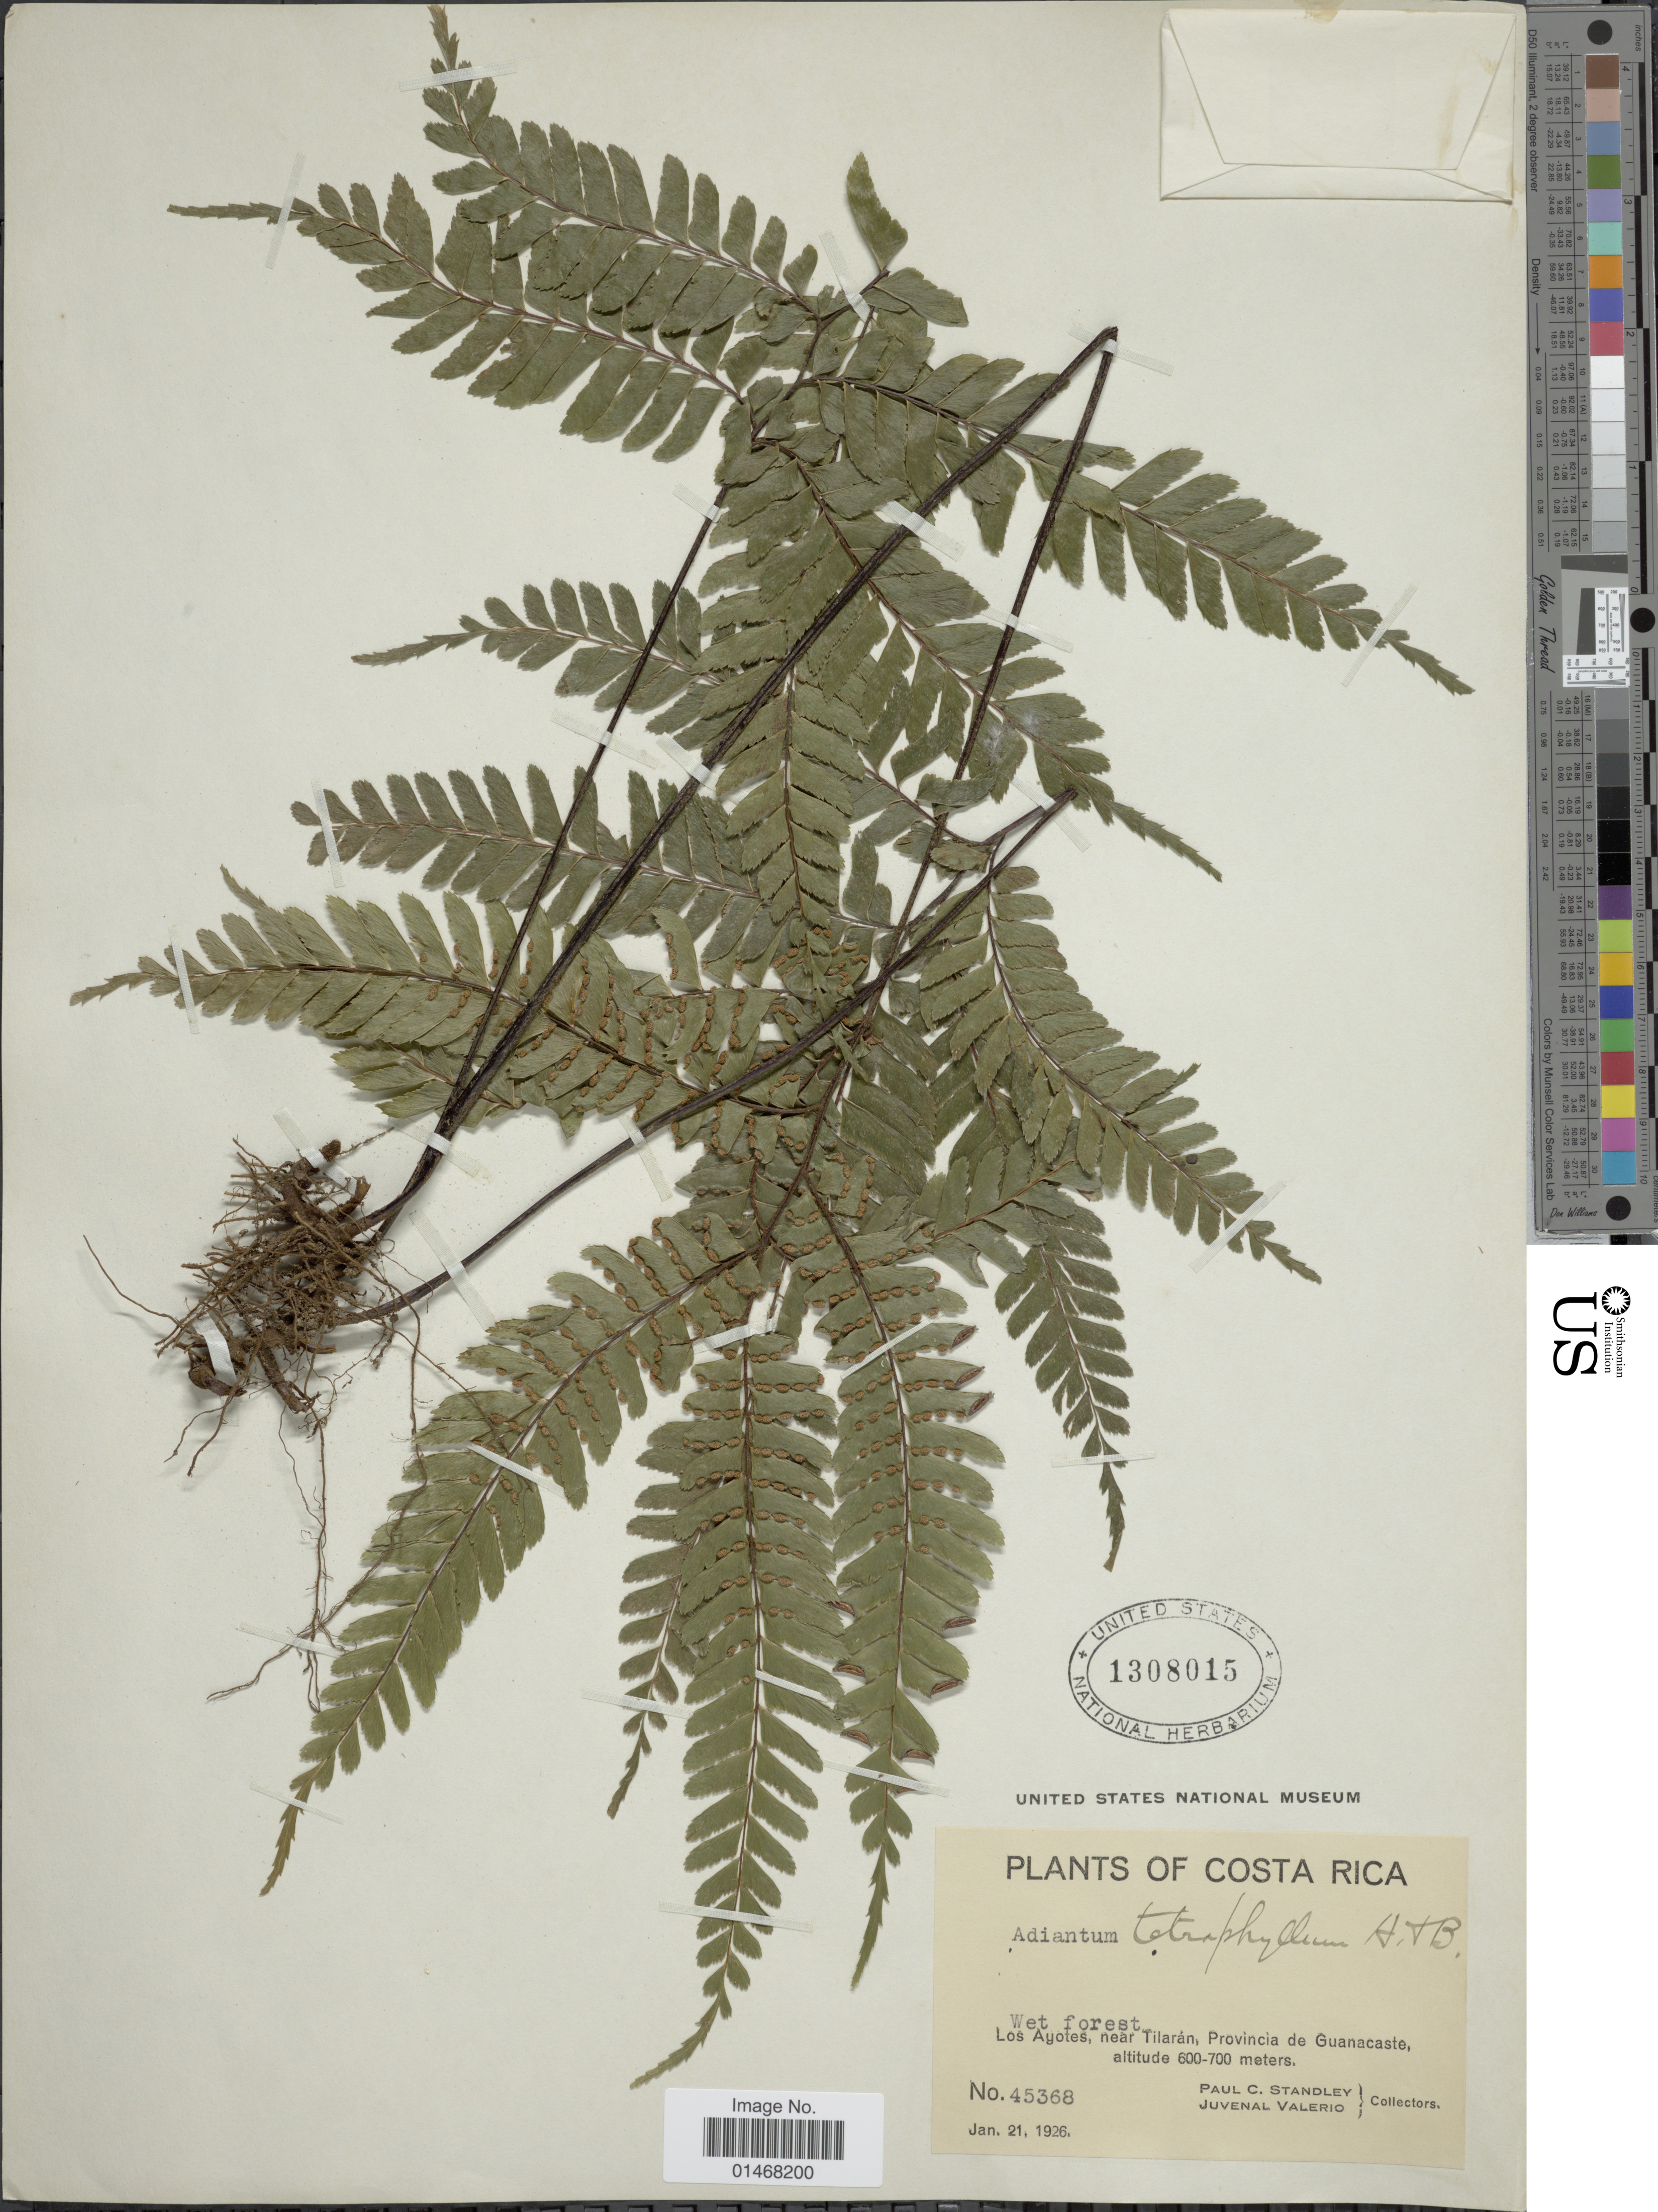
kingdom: Plantae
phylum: Tracheophyta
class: Polypodiopsida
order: Polypodiales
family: Pteridaceae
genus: Adiantum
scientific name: Adiantum tetraphyllum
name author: Humb. & Bonpl. ex Willd.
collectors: P. C. Standley & J. Valerio R.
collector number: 45368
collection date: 1926-01-21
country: Costa Rica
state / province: Guanacaste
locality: Los Ayotes, near Tilarán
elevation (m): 600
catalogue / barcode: US 1308015